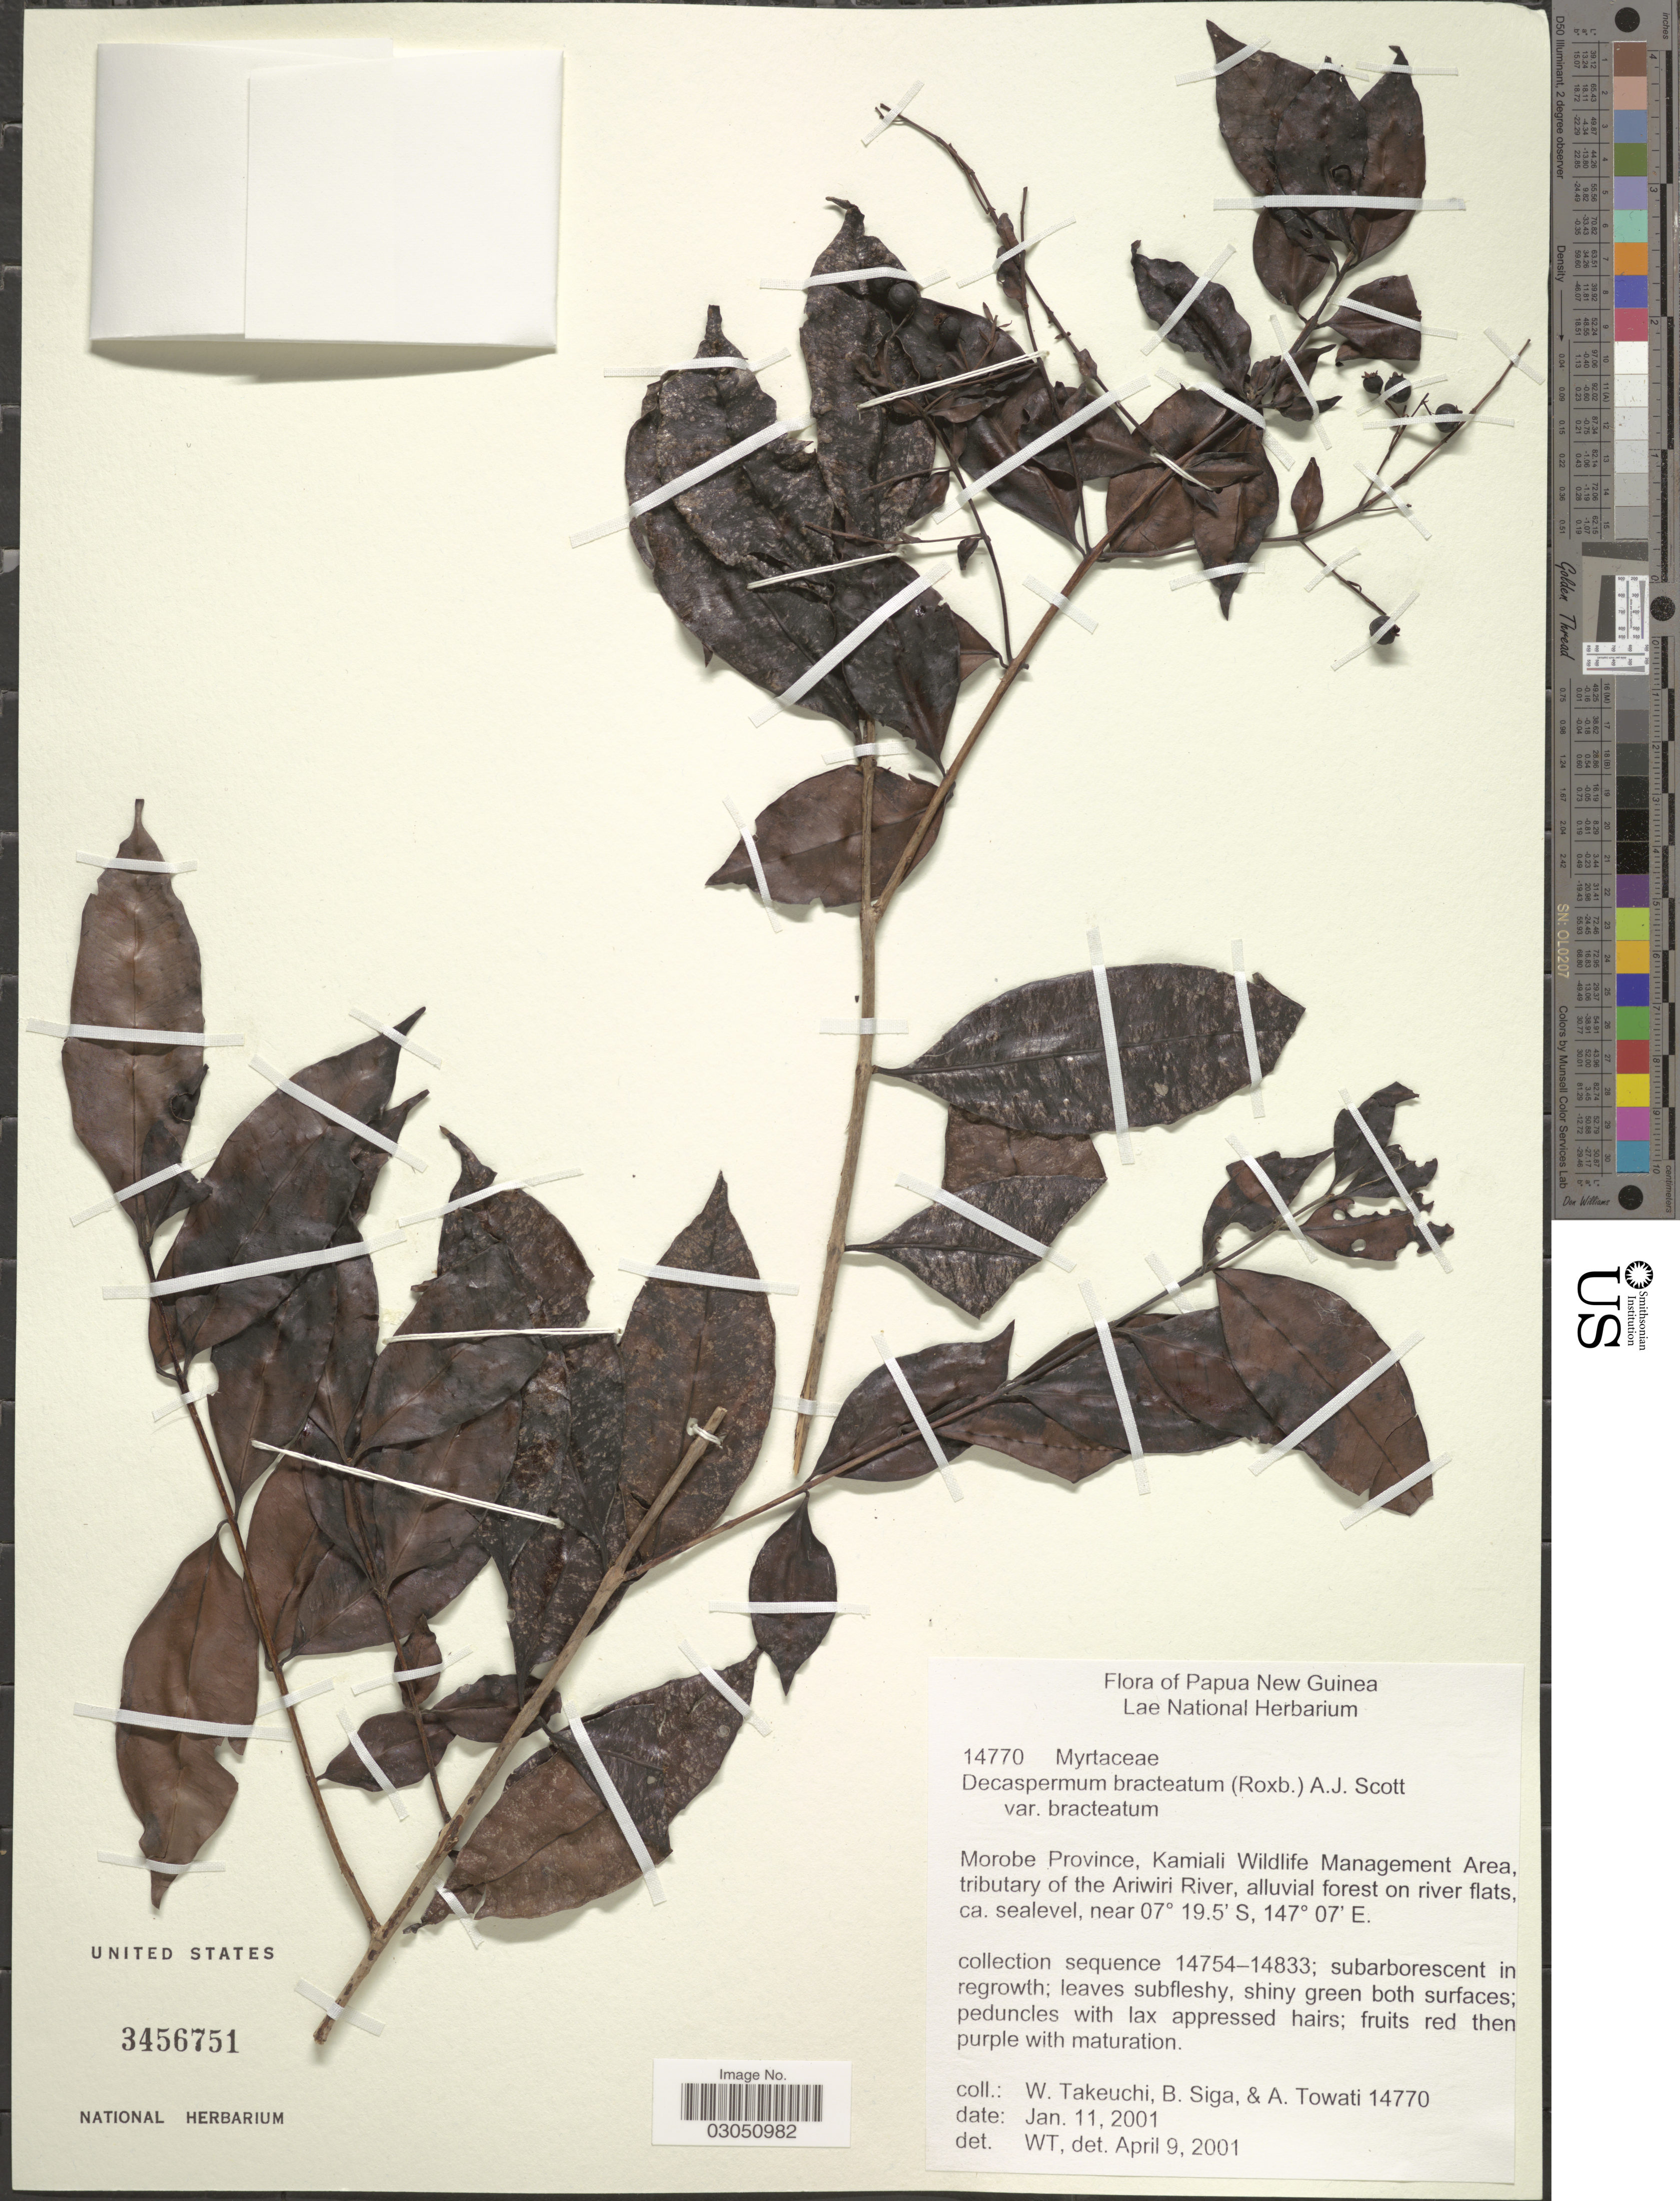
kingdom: Plantae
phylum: Tracheophyta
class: Magnoliopsida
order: Myrtales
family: Myrtaceae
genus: Decaspermum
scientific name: Decaspermum bracteatum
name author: (Roxb.) A.J. Scott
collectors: W. Takeuchi, B. Siga & A. Towati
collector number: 14770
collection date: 2001-01-11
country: Papua New Guinea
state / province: Morobe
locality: Kamiali Wildlife Management Area, tributary of the Ariwiri River, alluvial forest on river flats.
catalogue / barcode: US 3456751